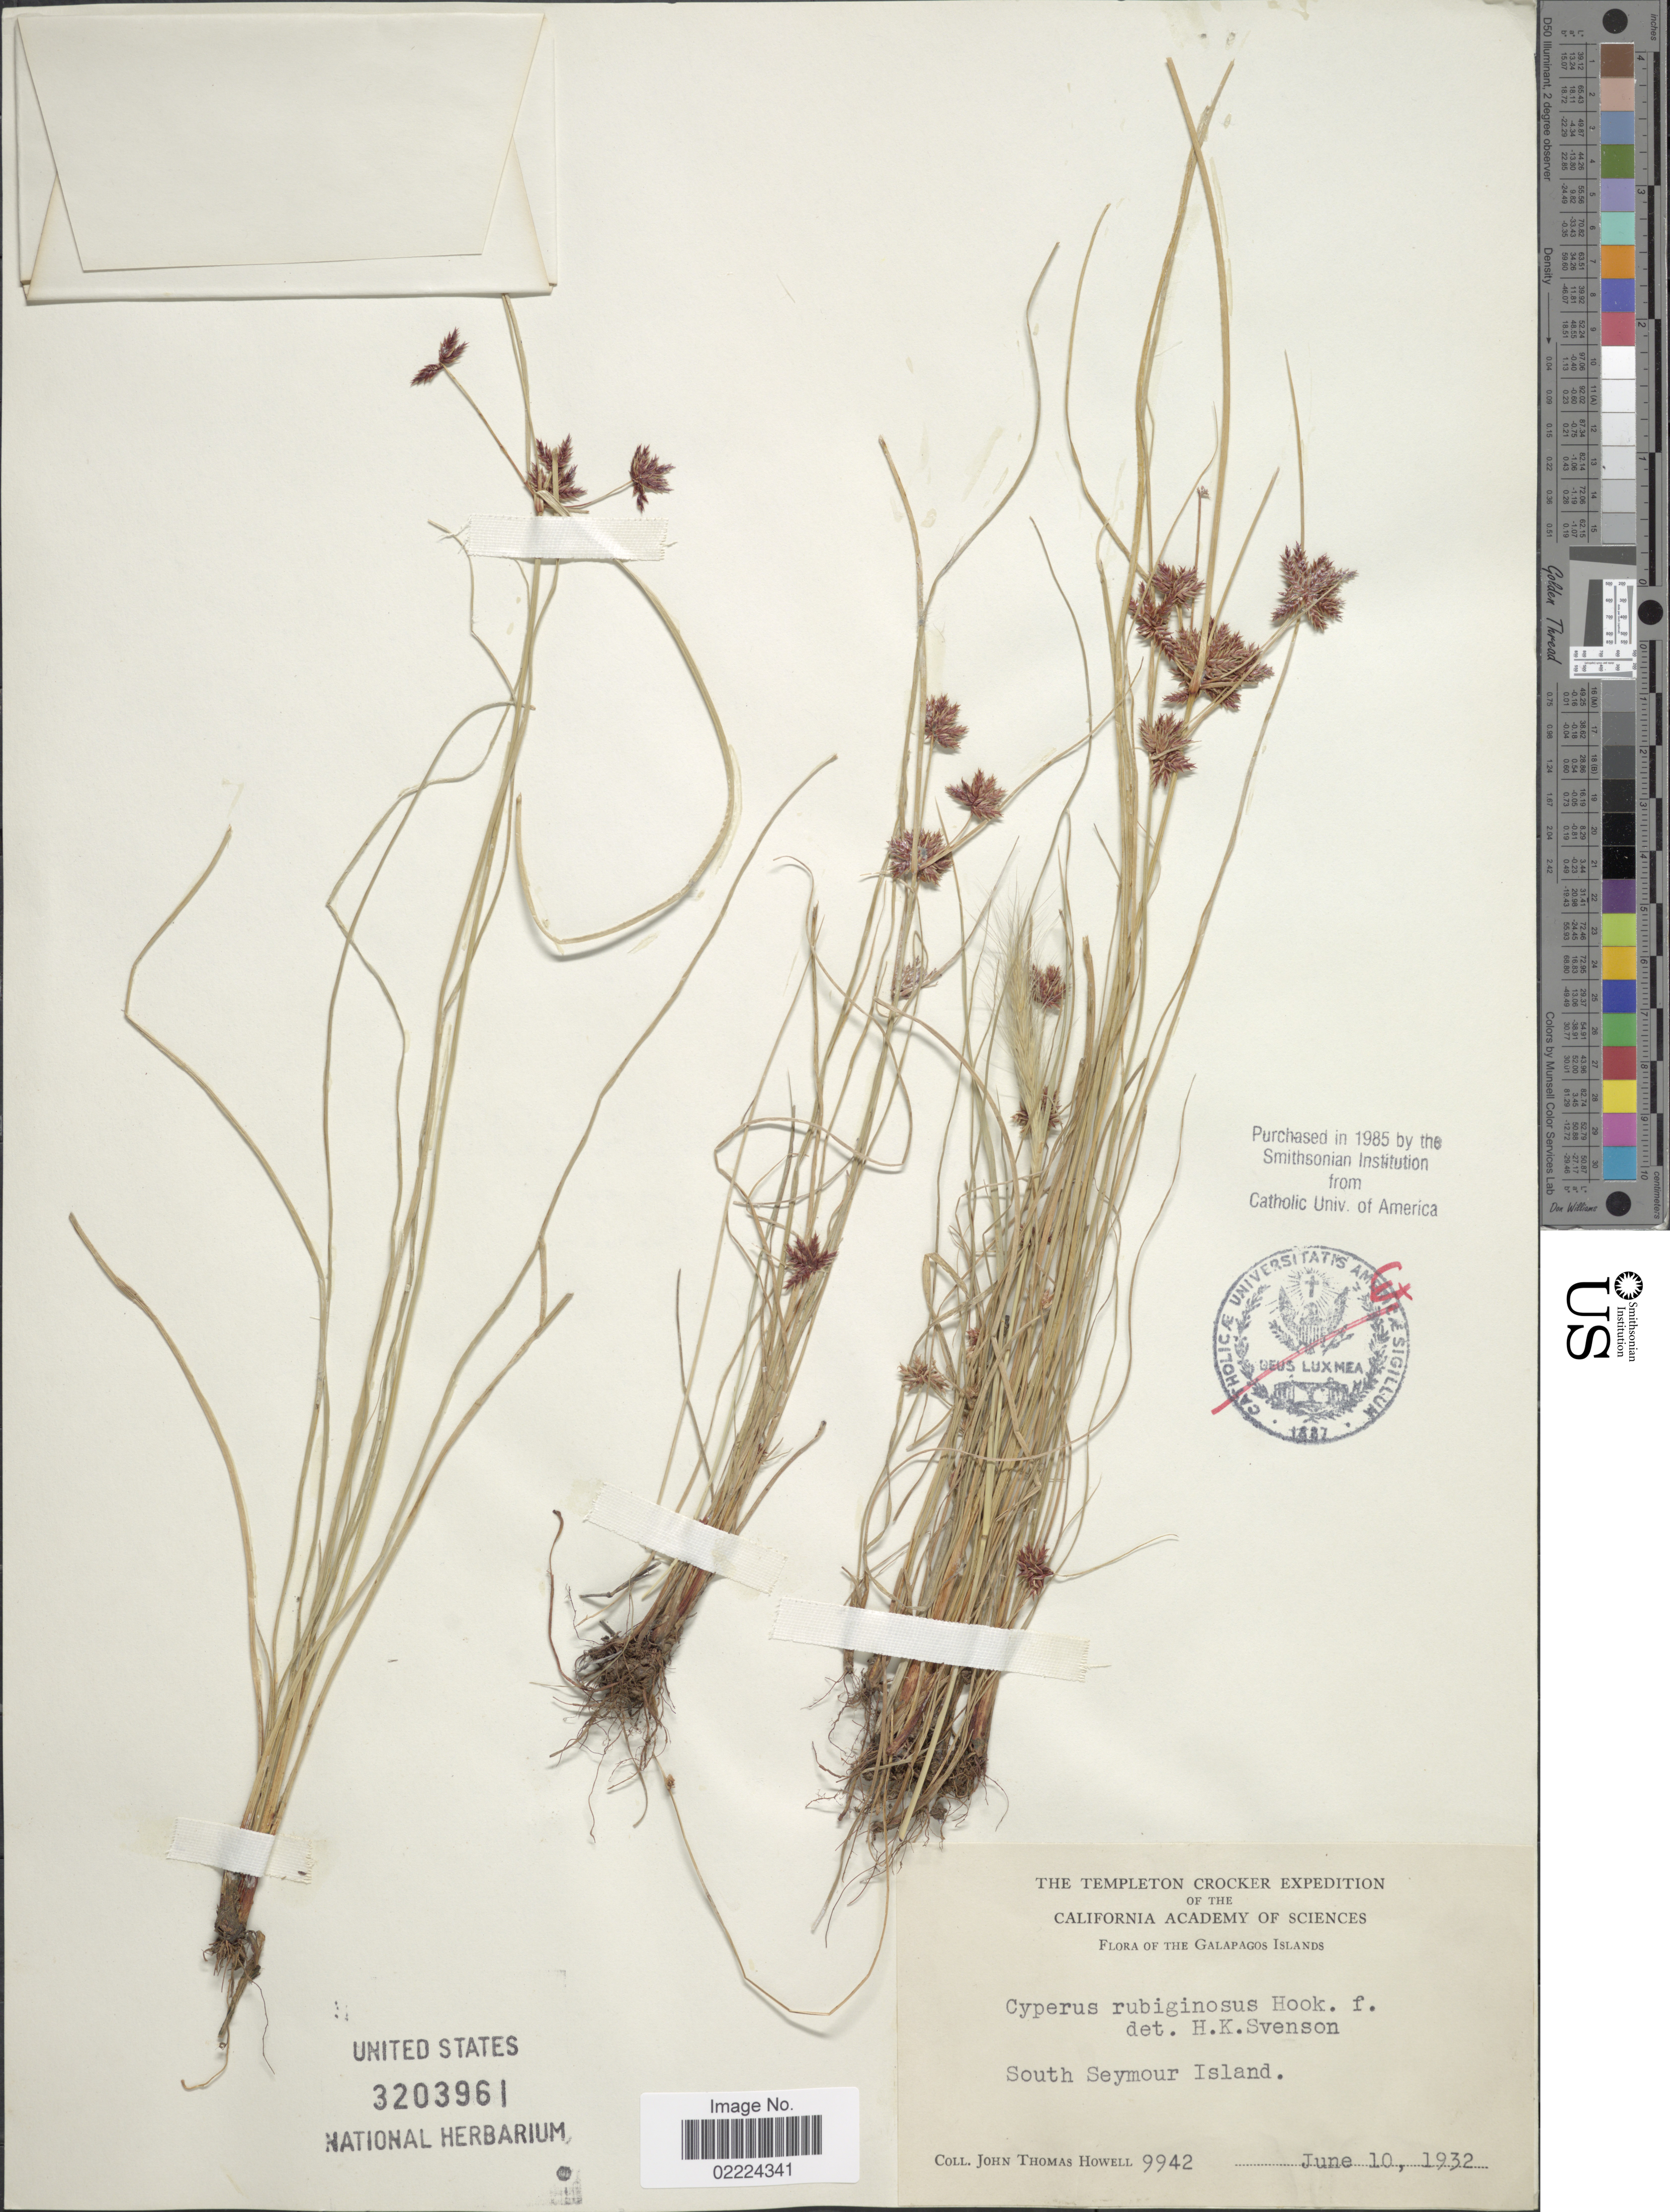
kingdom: Plantae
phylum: Tracheophyta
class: Liliopsida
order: Poales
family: Cyperaceae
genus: Cyperus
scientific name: Cyperus rubiginosus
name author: Hook. f.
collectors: J. T. Howell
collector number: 9942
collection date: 1932-06-10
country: Ecuador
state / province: Colón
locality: Galapagos Islands, South Seymour Island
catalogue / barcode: US 3203961